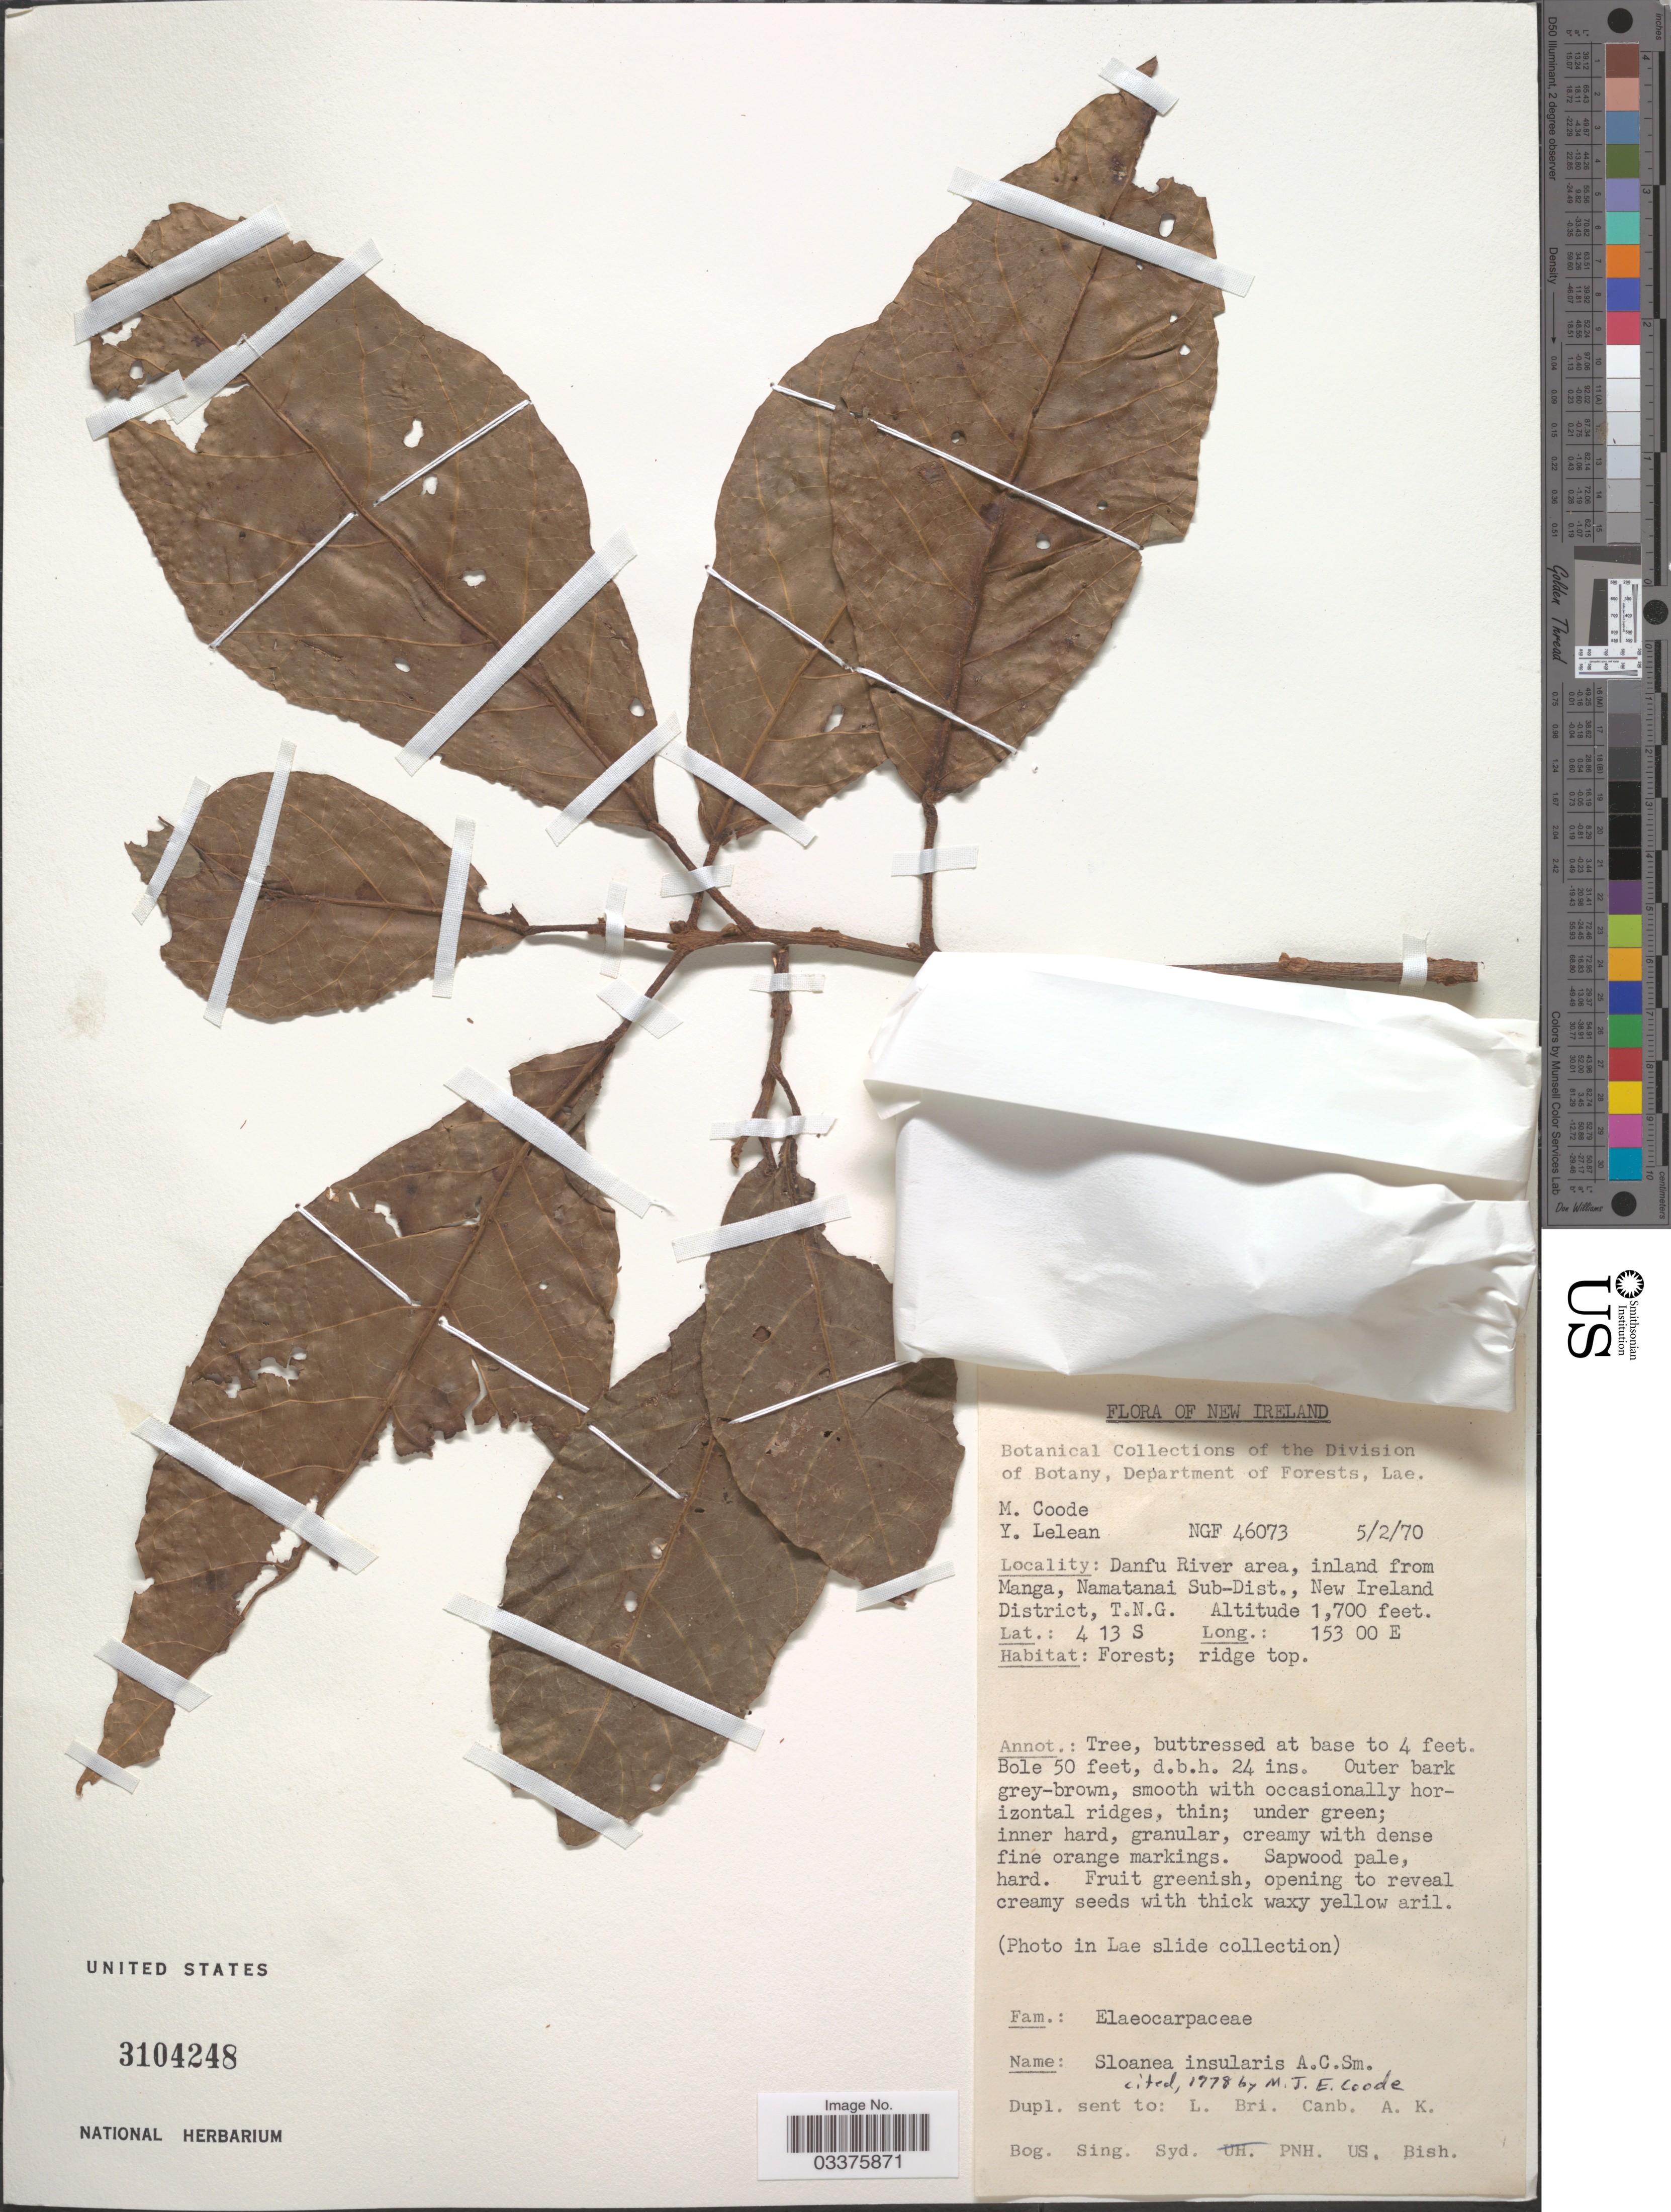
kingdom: Plantae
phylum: Tracheophyta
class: Magnoliopsida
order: Oxalidales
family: Elaeocarpaceae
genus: Sloanea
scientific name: Sloanea insularis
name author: A.C. Sm.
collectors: M. Coode & Y. Lelean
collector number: NGF 46073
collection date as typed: Transcribed d/m/y: 5/2/70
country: Papua New Guinea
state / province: New Ireland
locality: Danfu River area, inland from Manga, Namatanai Sub-Dist., New Ireland District, T.N.G.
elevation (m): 518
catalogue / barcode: US 3104248